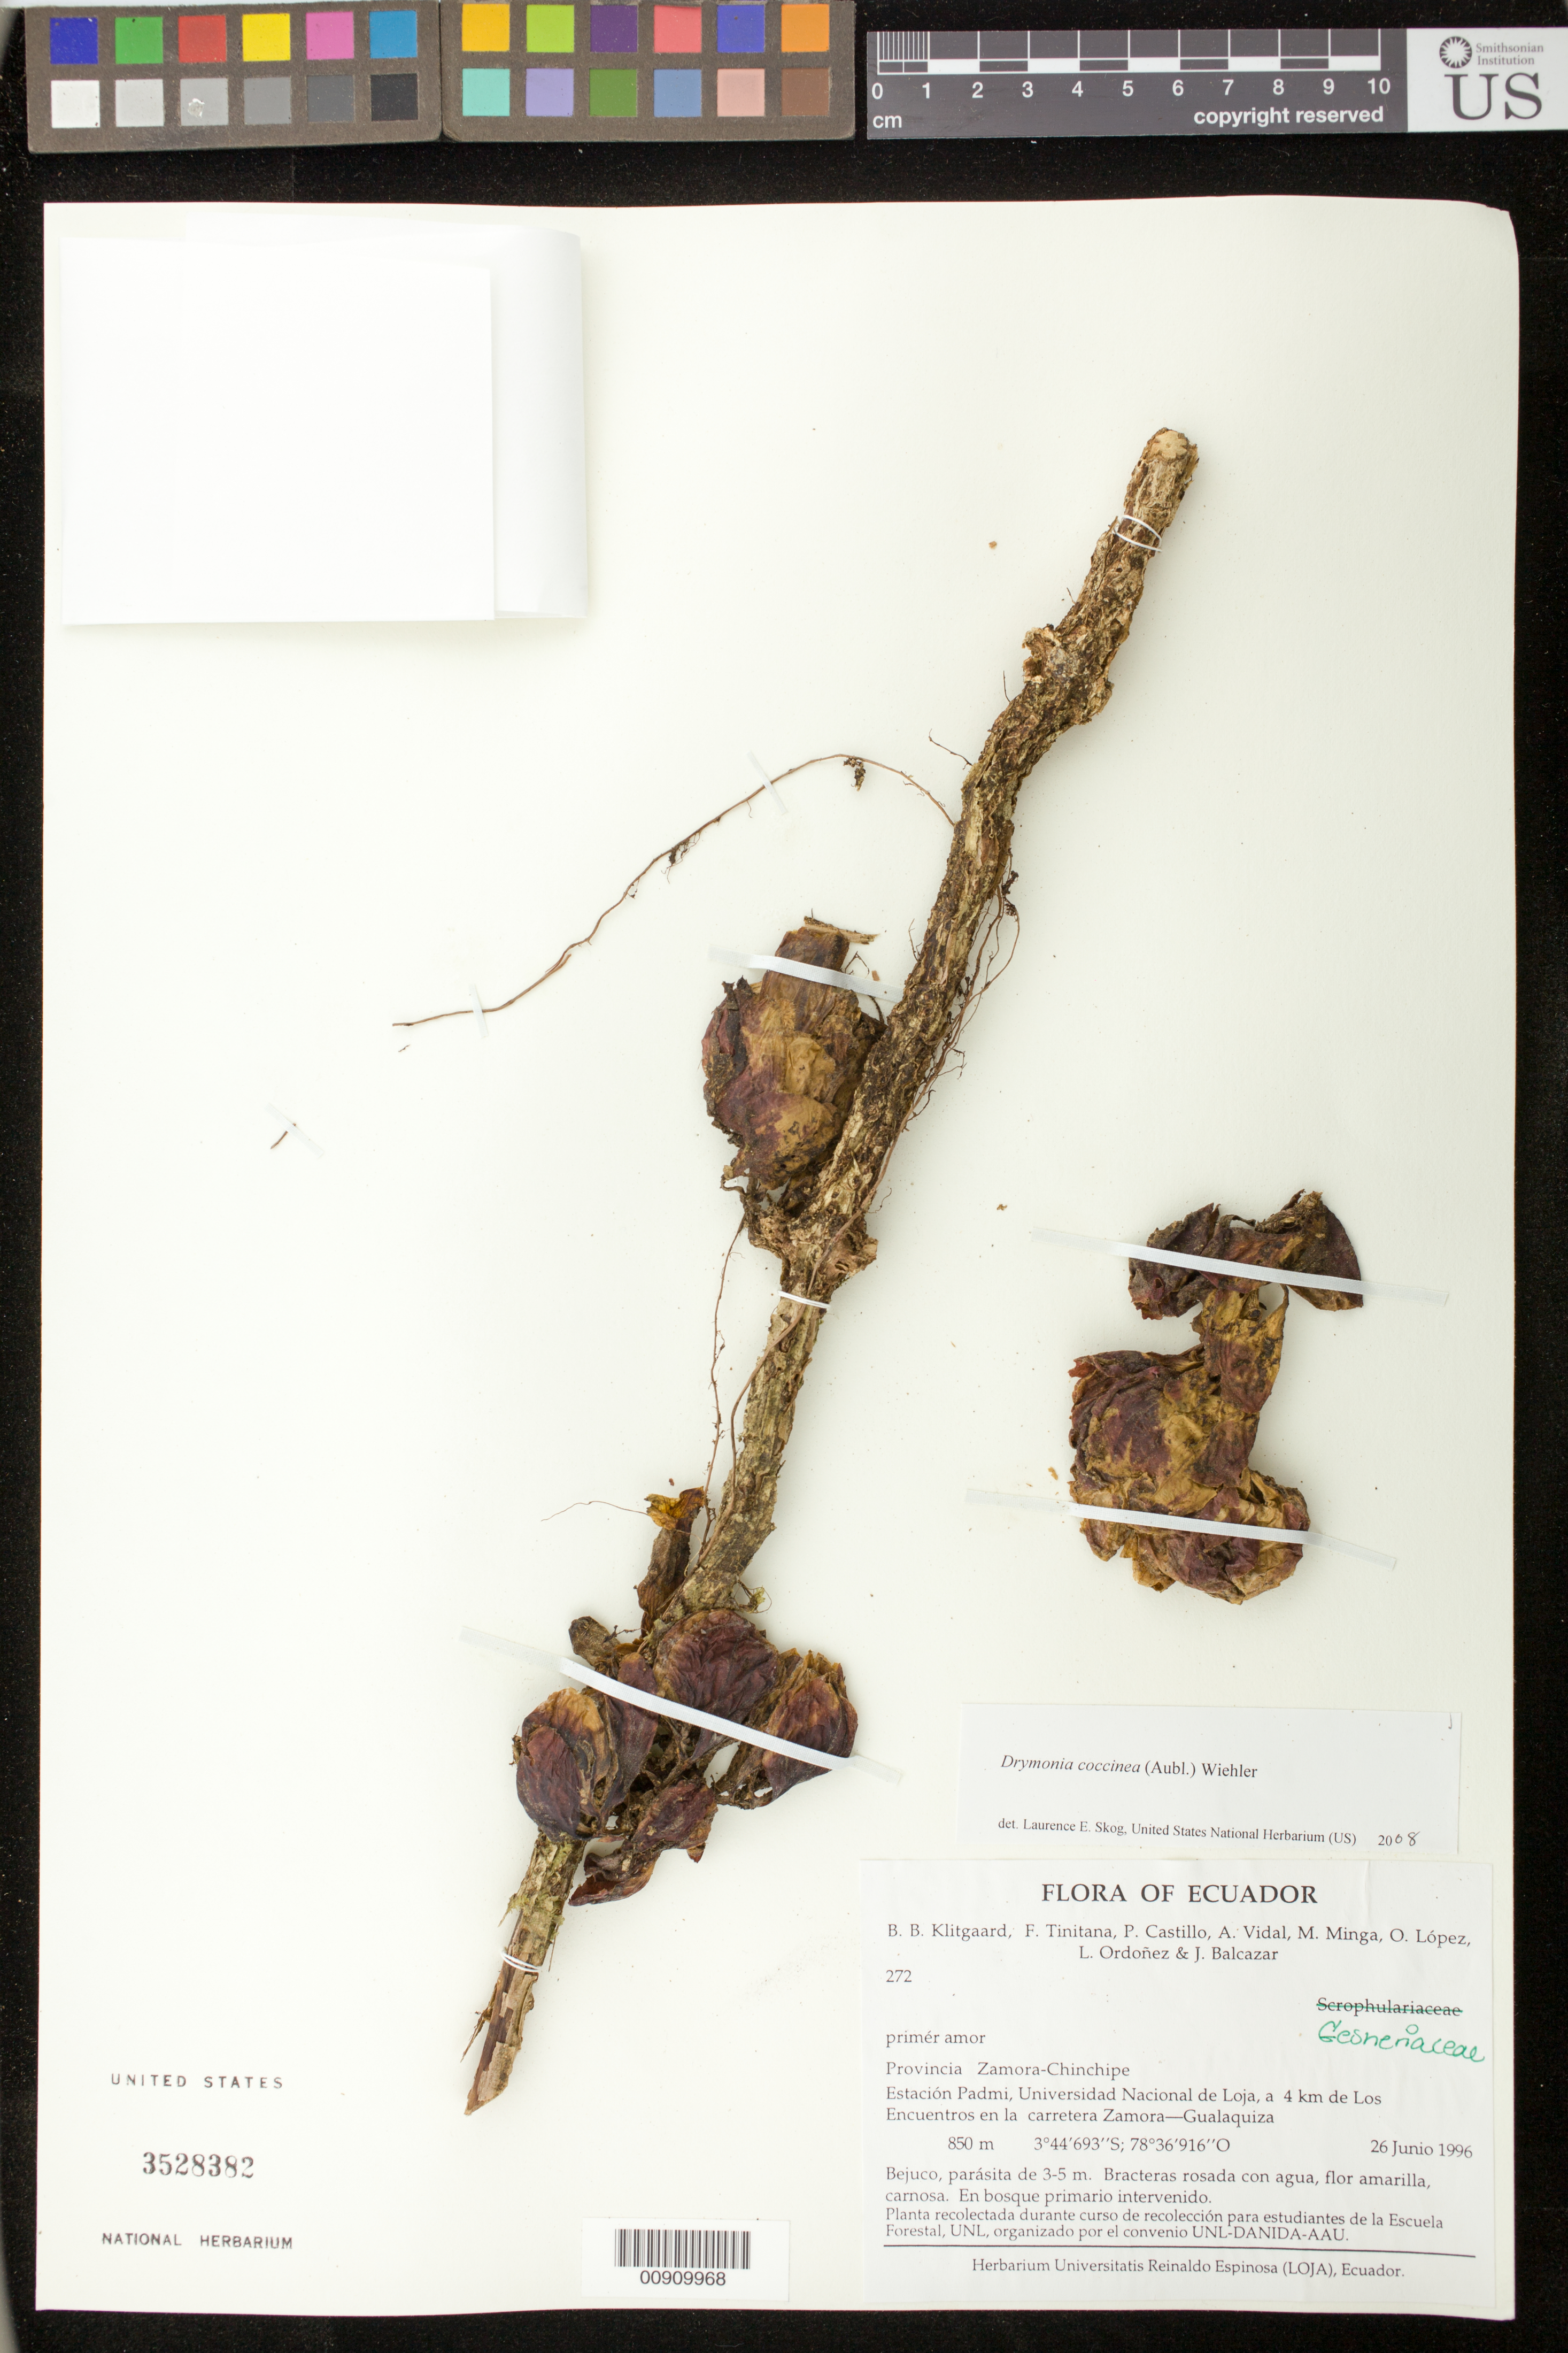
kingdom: Plantae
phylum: Tracheophyta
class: Magnoliopsida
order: Lamiales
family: Gesneriaceae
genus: Drymonia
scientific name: Drymonia coccinea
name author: (Aubl.) Wiehler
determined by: Skog, Laurence E.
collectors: B. B. Klitgaard & et al.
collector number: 272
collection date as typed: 26 Jun 1996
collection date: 1996-06-26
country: Ecuador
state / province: Zamora-Chinchipe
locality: Estación Padmi, Universidad Nacional de Loja, a 4 km de Los Encuentros en la carretera Zamora-Gualaquiza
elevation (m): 850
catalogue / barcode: US 3528382